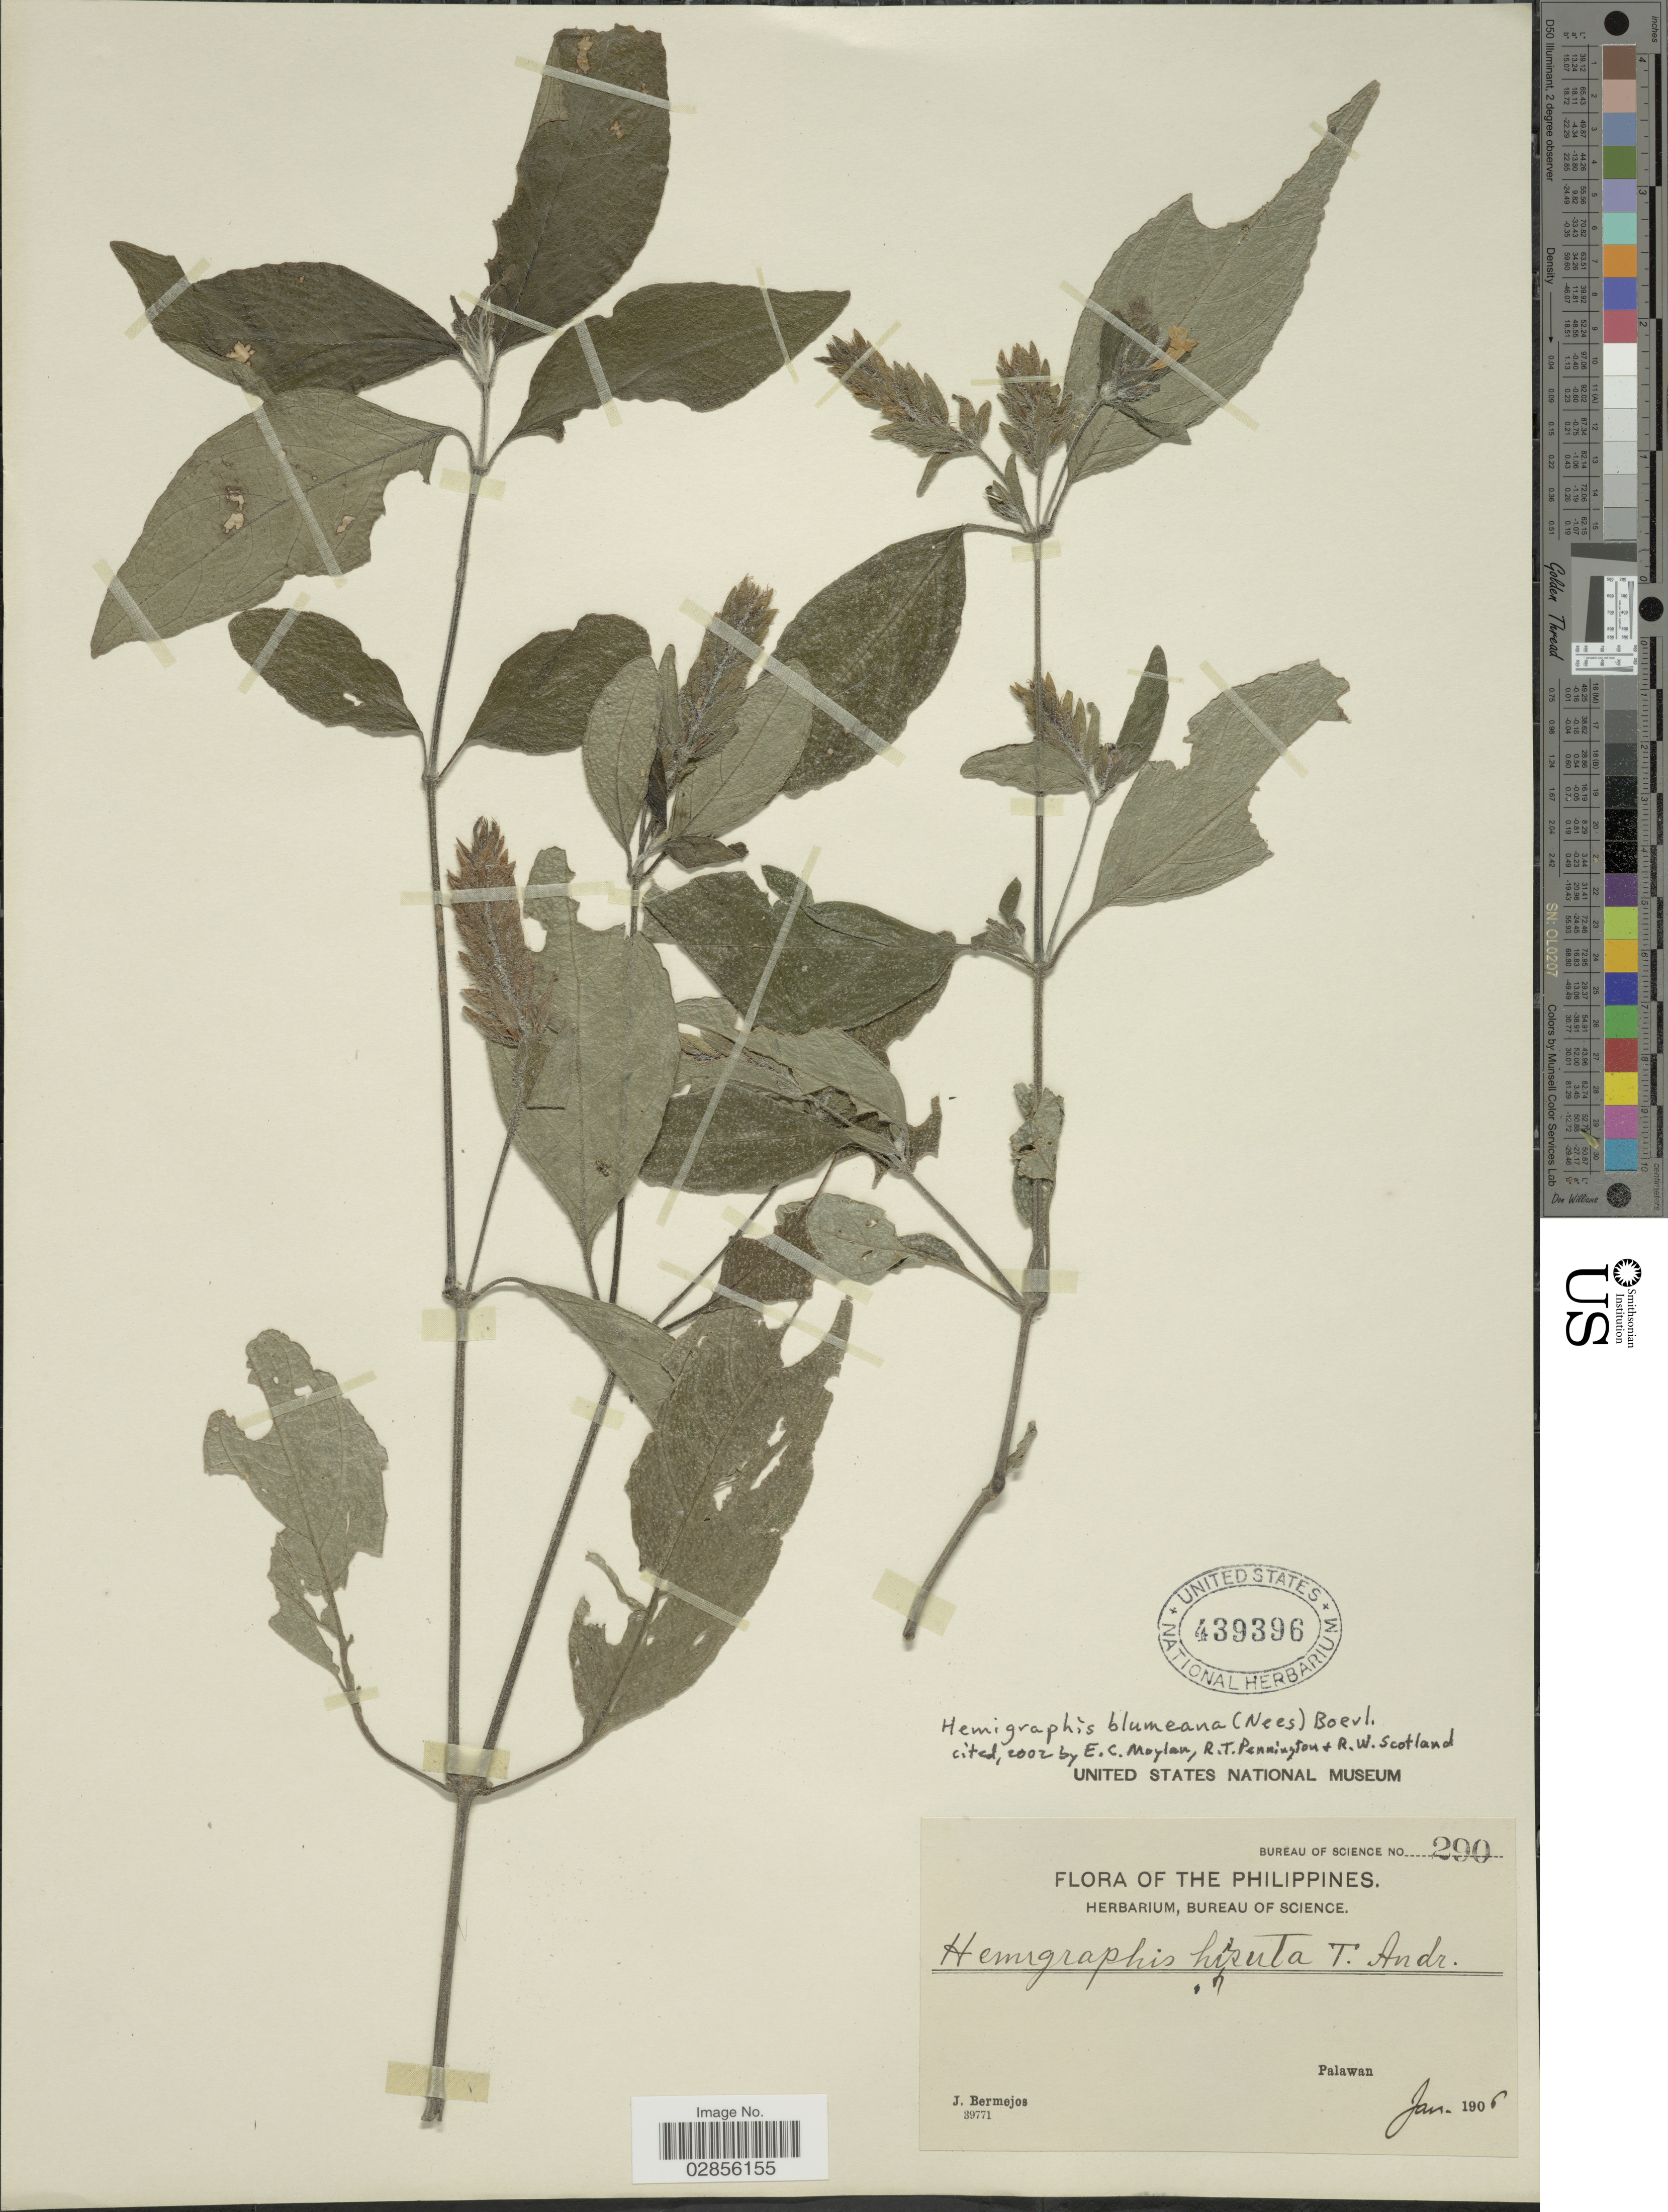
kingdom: Plantae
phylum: Tracheophyta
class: Magnoliopsida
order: Lamiales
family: Acanthaceae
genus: Hemigraphis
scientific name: Hemigraphis blumeana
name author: (Nees) Boerl.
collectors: J. Bermejos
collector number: Bureau of Science 290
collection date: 1906-01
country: Philippines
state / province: Mimaropa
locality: Palawan.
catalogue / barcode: US 439396